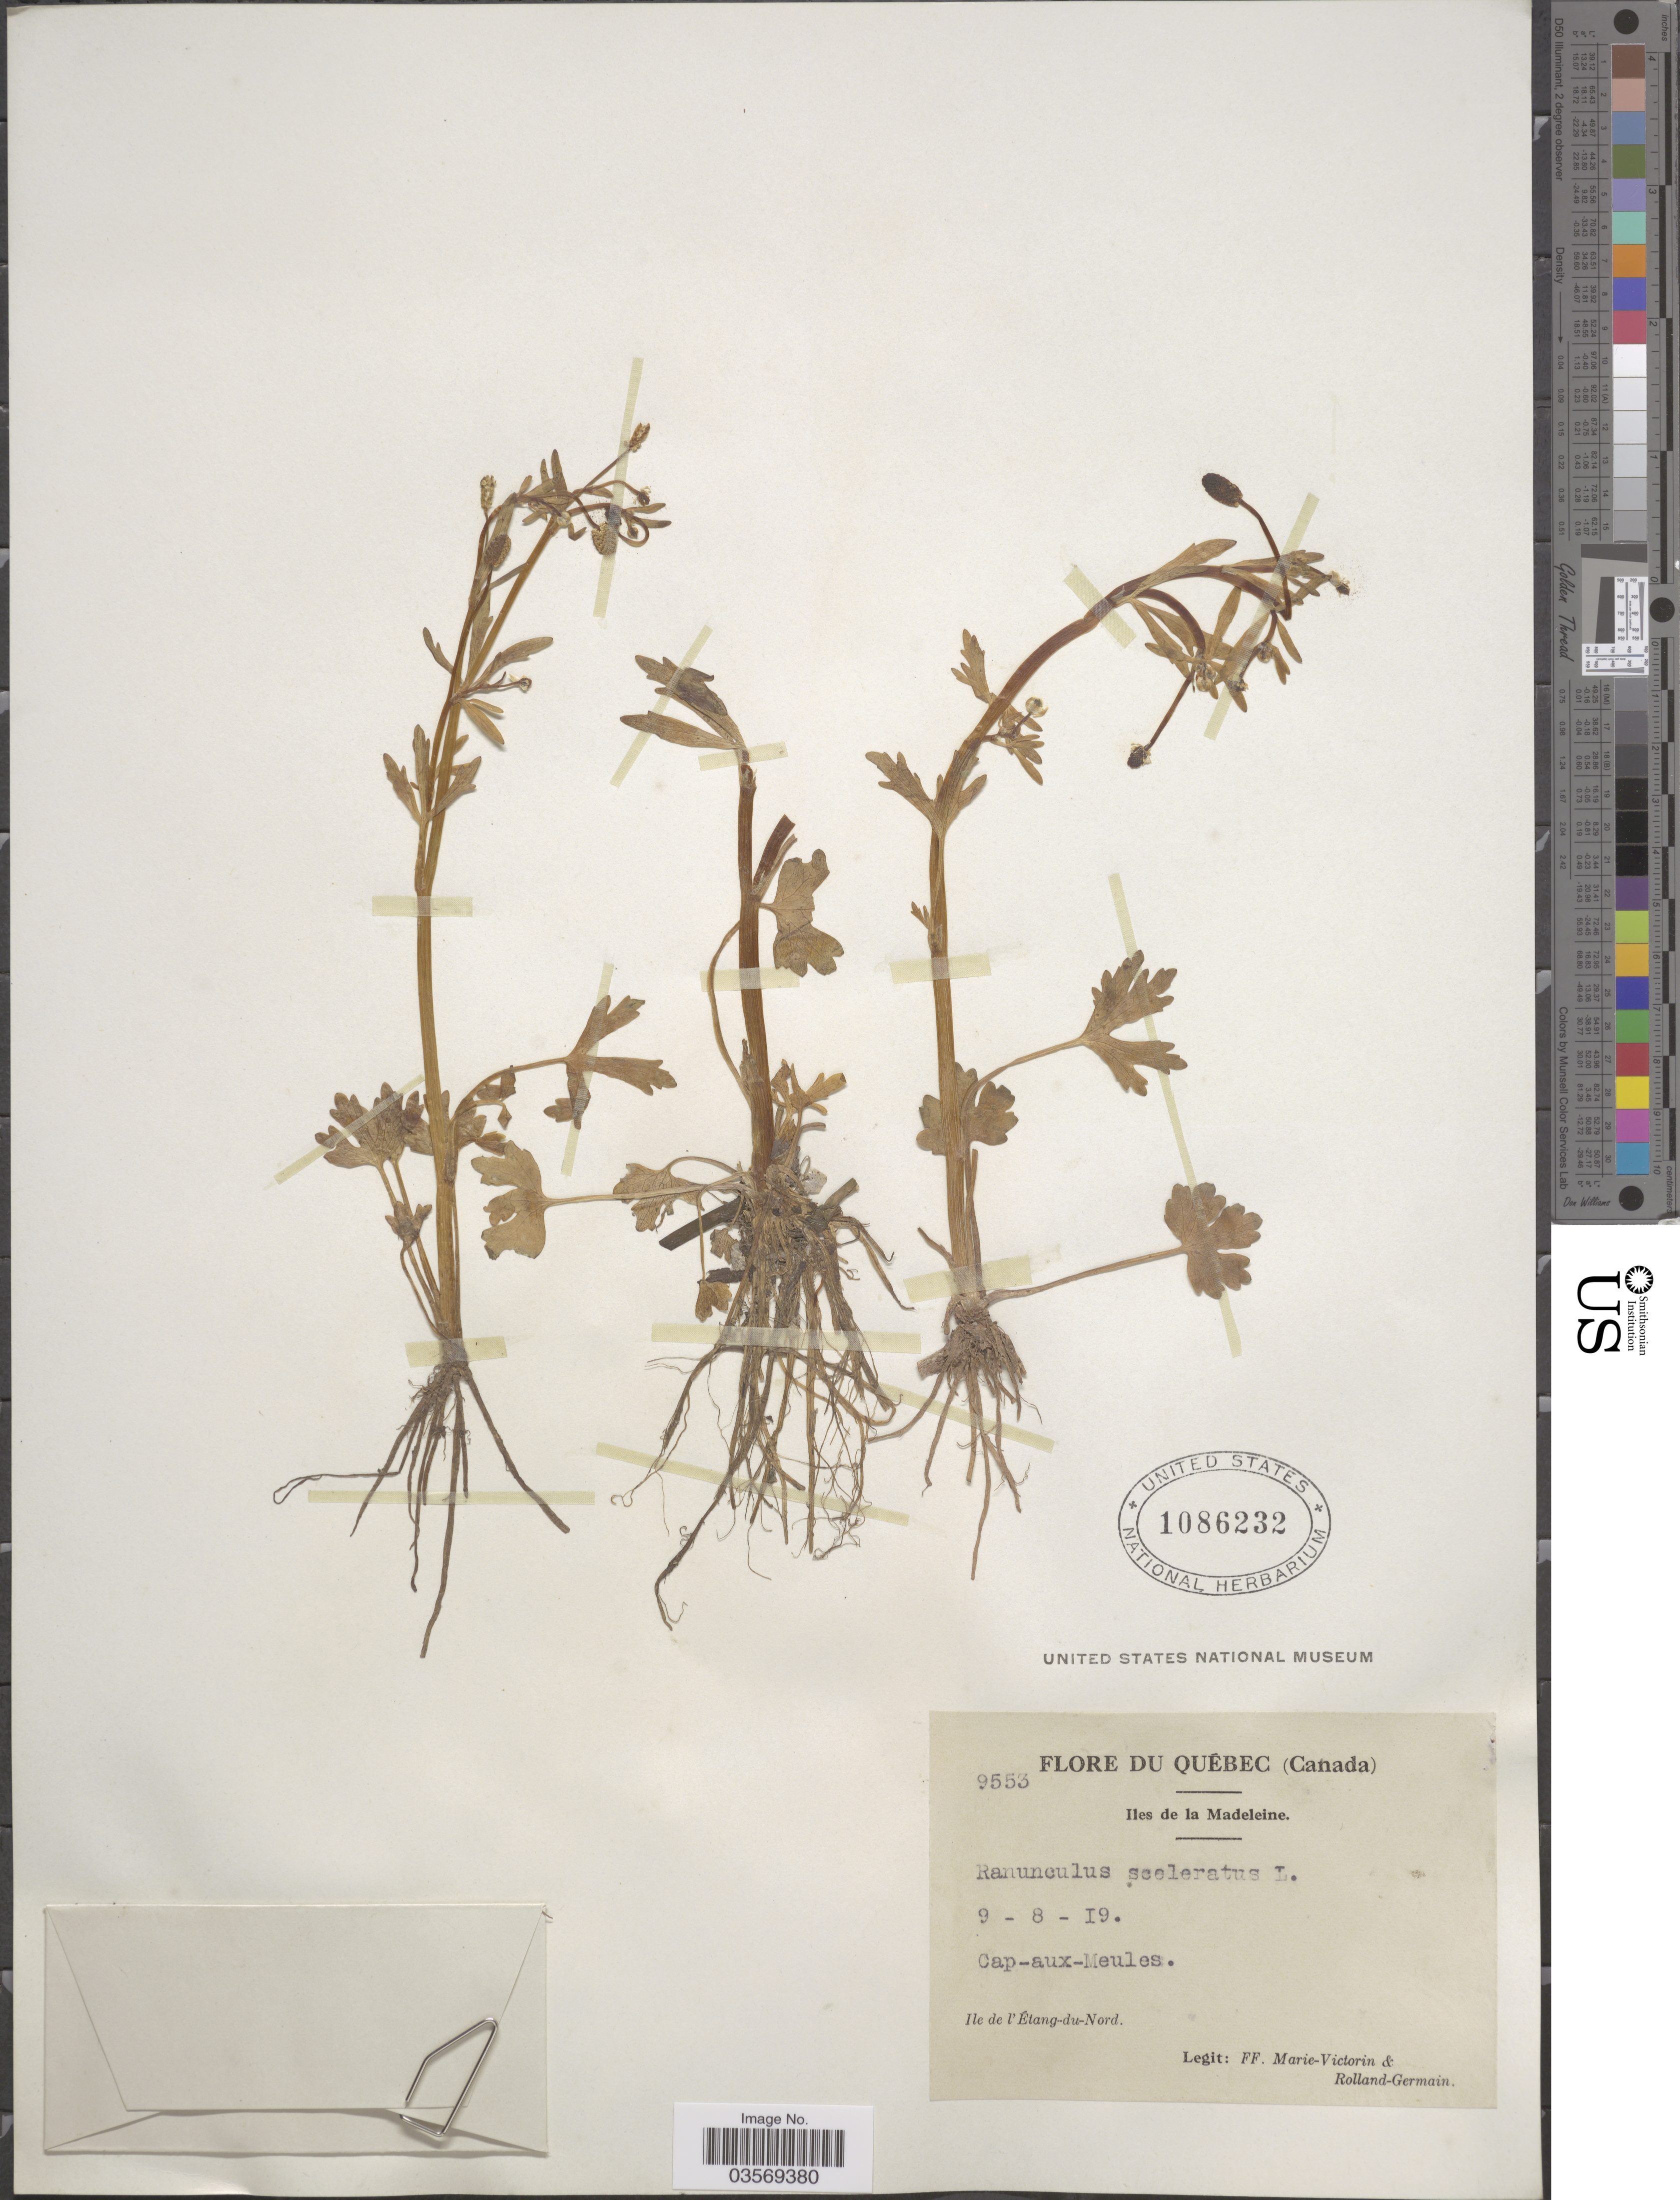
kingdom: Plantae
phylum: Tracheophyta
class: Magnoliopsida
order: Ranunculales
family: Ranunculaceae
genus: Ranunculus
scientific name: Ranunculus sceleratus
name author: L.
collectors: F. Marie-Victorin & Rolland-Germain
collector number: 9553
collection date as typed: Transcribed d/m/y: 9/8/19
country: Canada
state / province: Quebec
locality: Iles de la Madeleine. Cap aux Meules. Ille de l'Étang-du-Nord.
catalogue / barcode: US 1086232